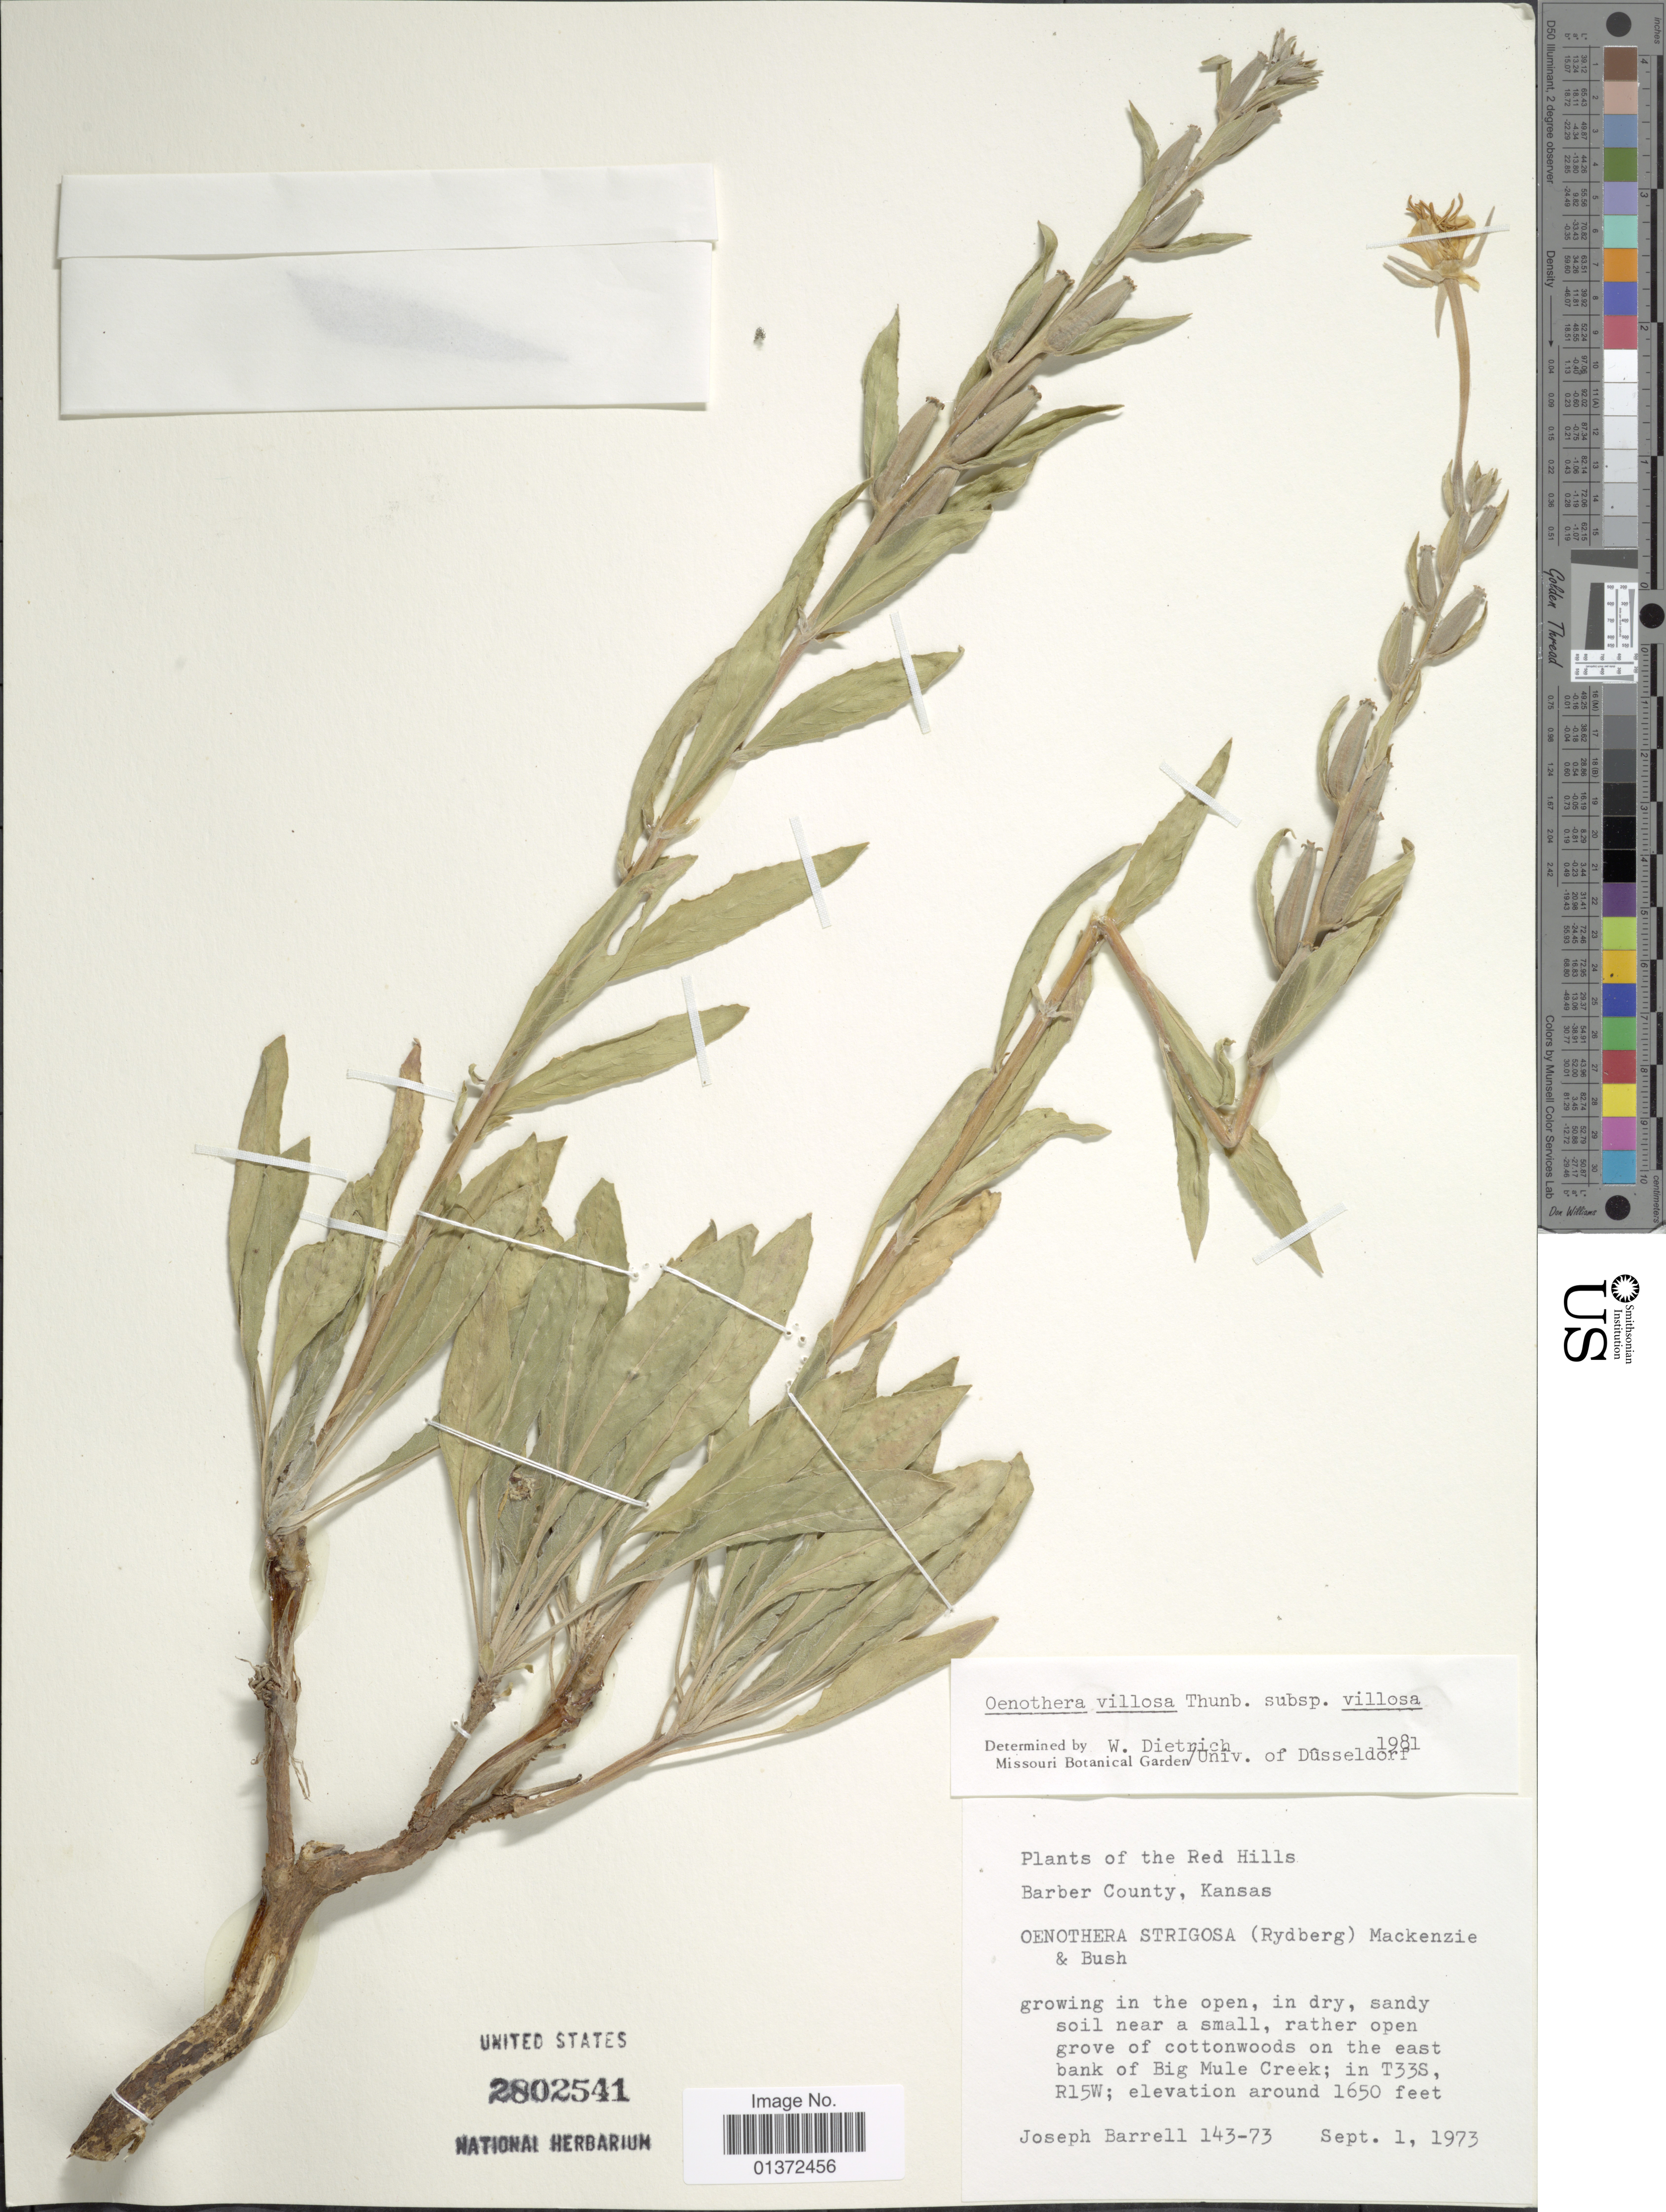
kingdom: Plantae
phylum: Tracheophyta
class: Magnoliopsida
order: Myrtales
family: Onagraceae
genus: Oenothera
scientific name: Oenothera villosa subsp. villosa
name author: Thunb.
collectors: J. Barrell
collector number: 143-73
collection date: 1973-09-01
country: United States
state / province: Kansas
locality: Red Hills, Barber County, on the east bank of Big Mule Creek; in T33S, R15W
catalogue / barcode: US 2802541